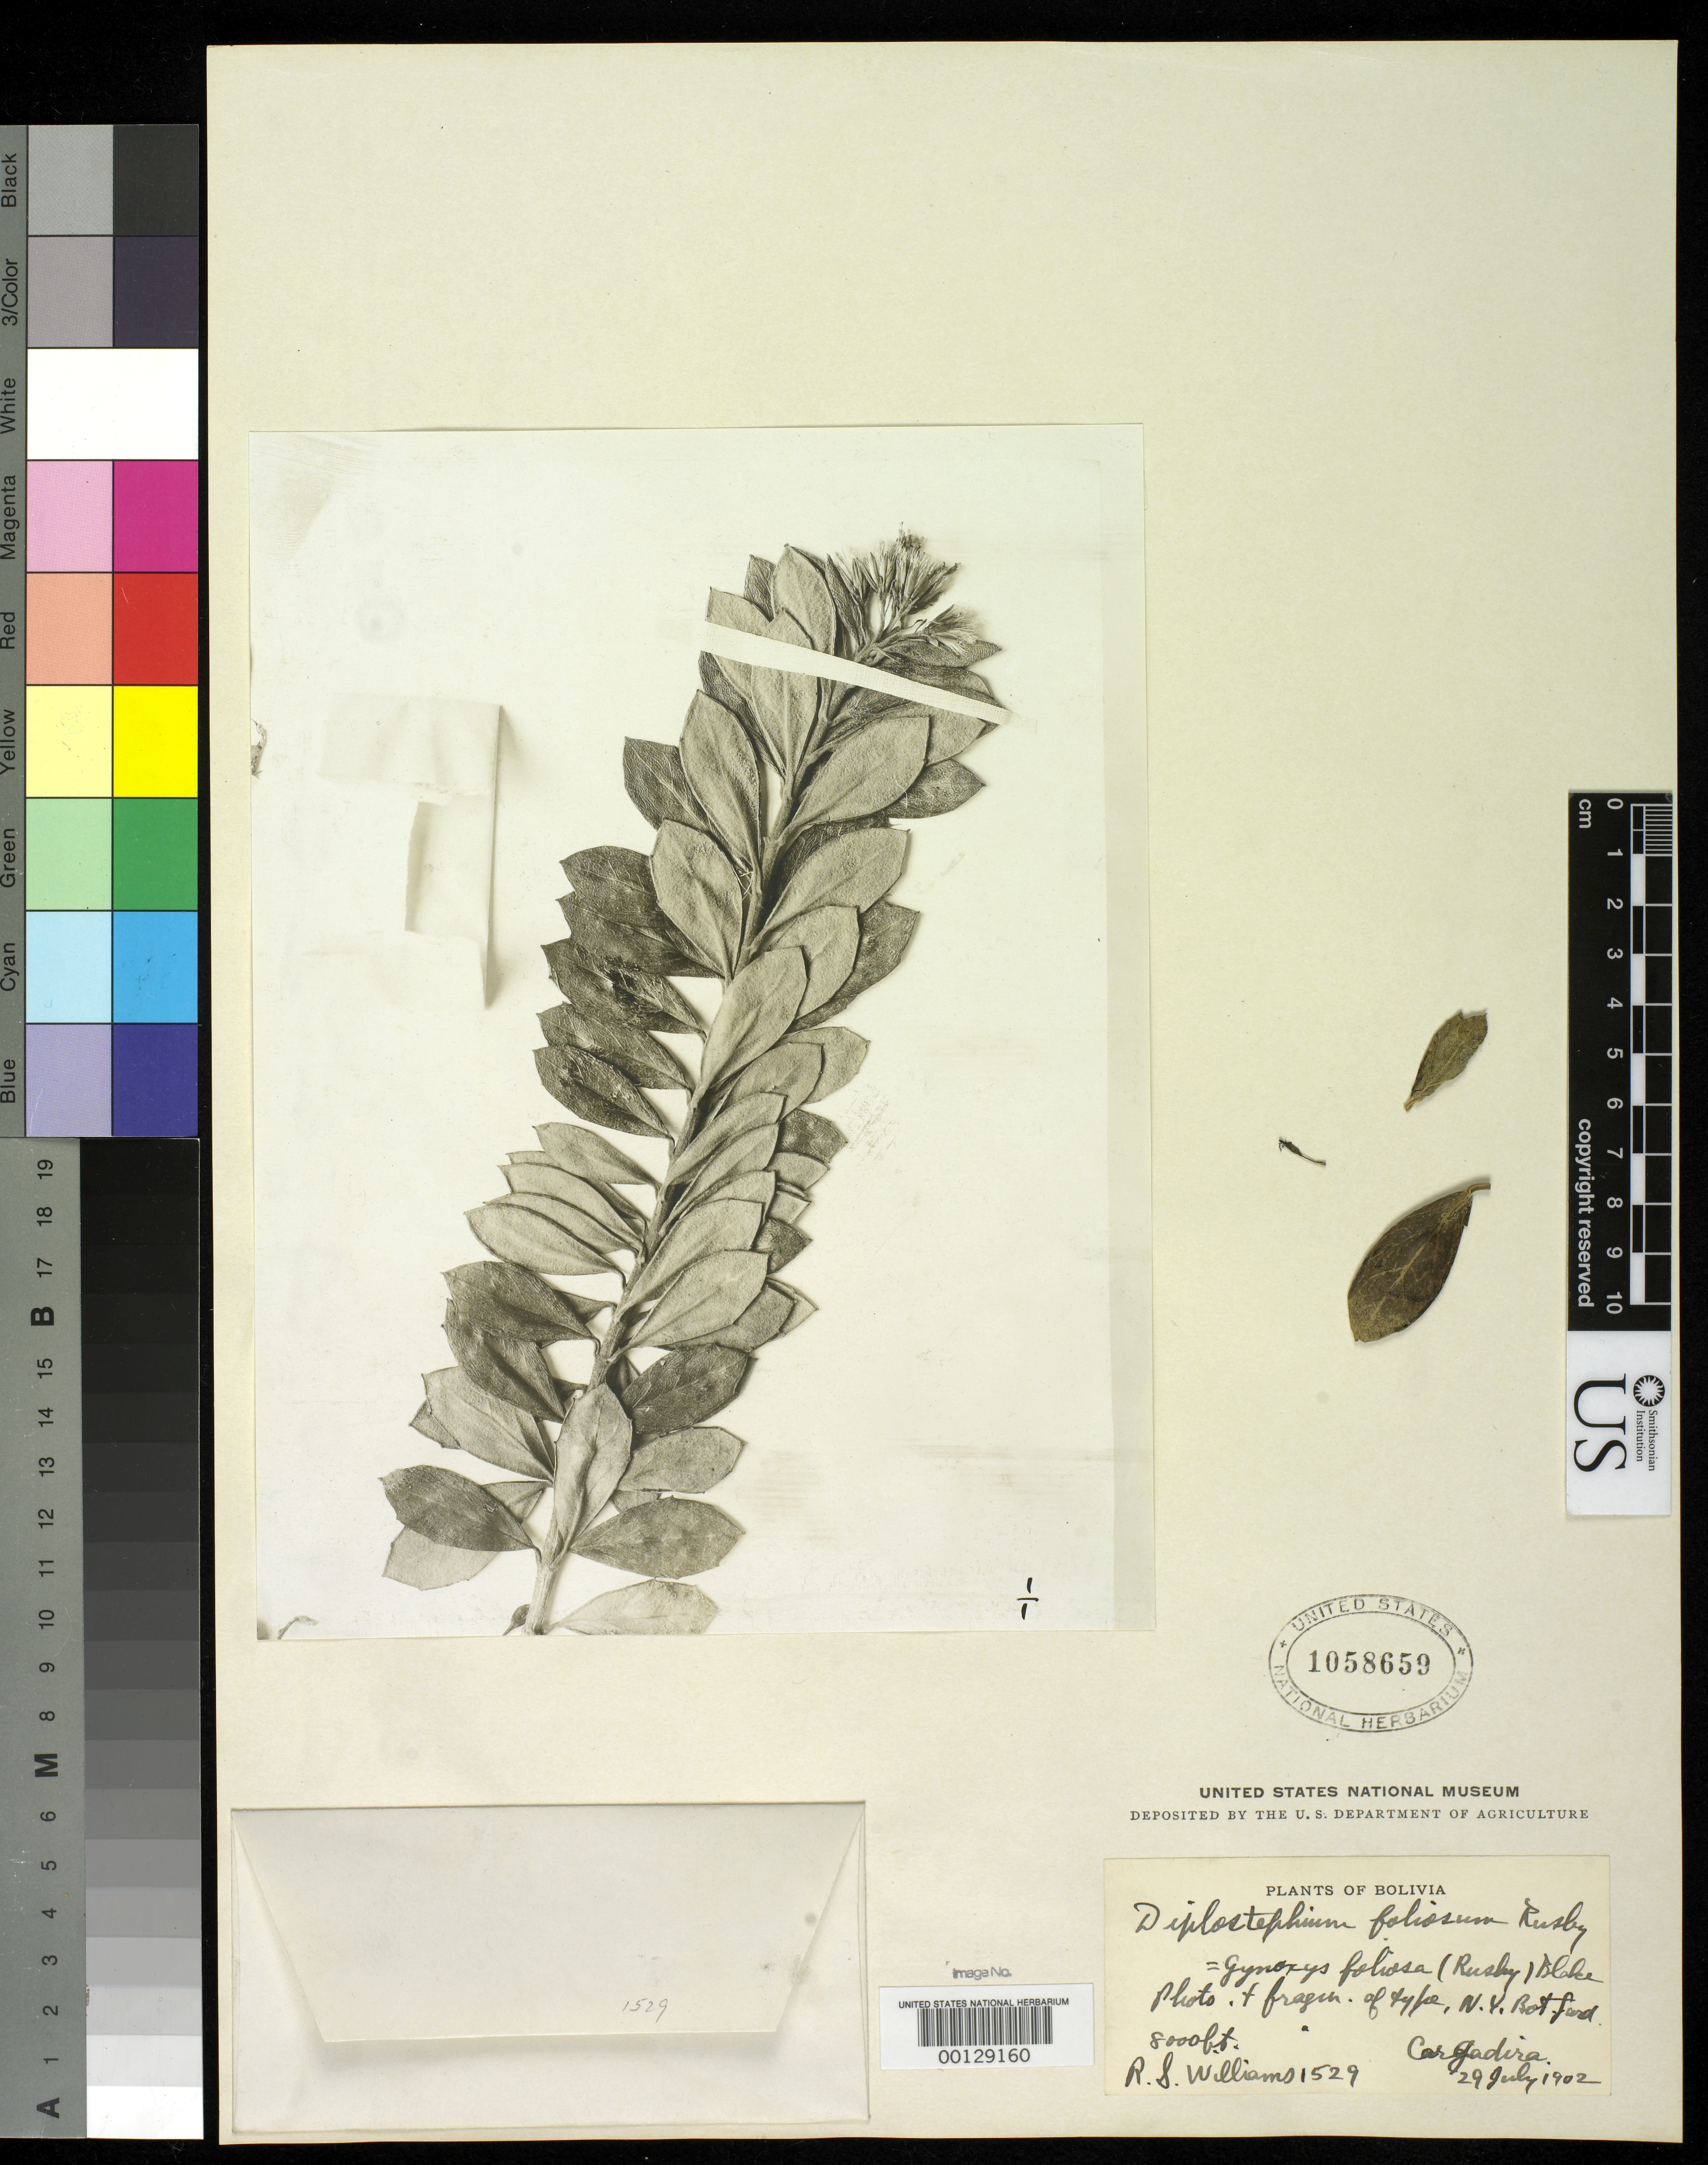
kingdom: Plantae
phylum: Tracheophyta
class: Magnoliopsida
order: Asterales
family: Asteraceae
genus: Diplostephium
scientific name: Diplostephium foliosum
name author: Rusby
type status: Isotype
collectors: R. S. Williams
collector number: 1529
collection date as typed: July 29, 1902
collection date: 1902-07-29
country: Bolivia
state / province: La Paz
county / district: Franz Tamayo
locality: Cargadira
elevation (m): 2438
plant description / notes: Photograph and fragmentary material of type specimen ex herb. NYBG.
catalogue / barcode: US 1058659